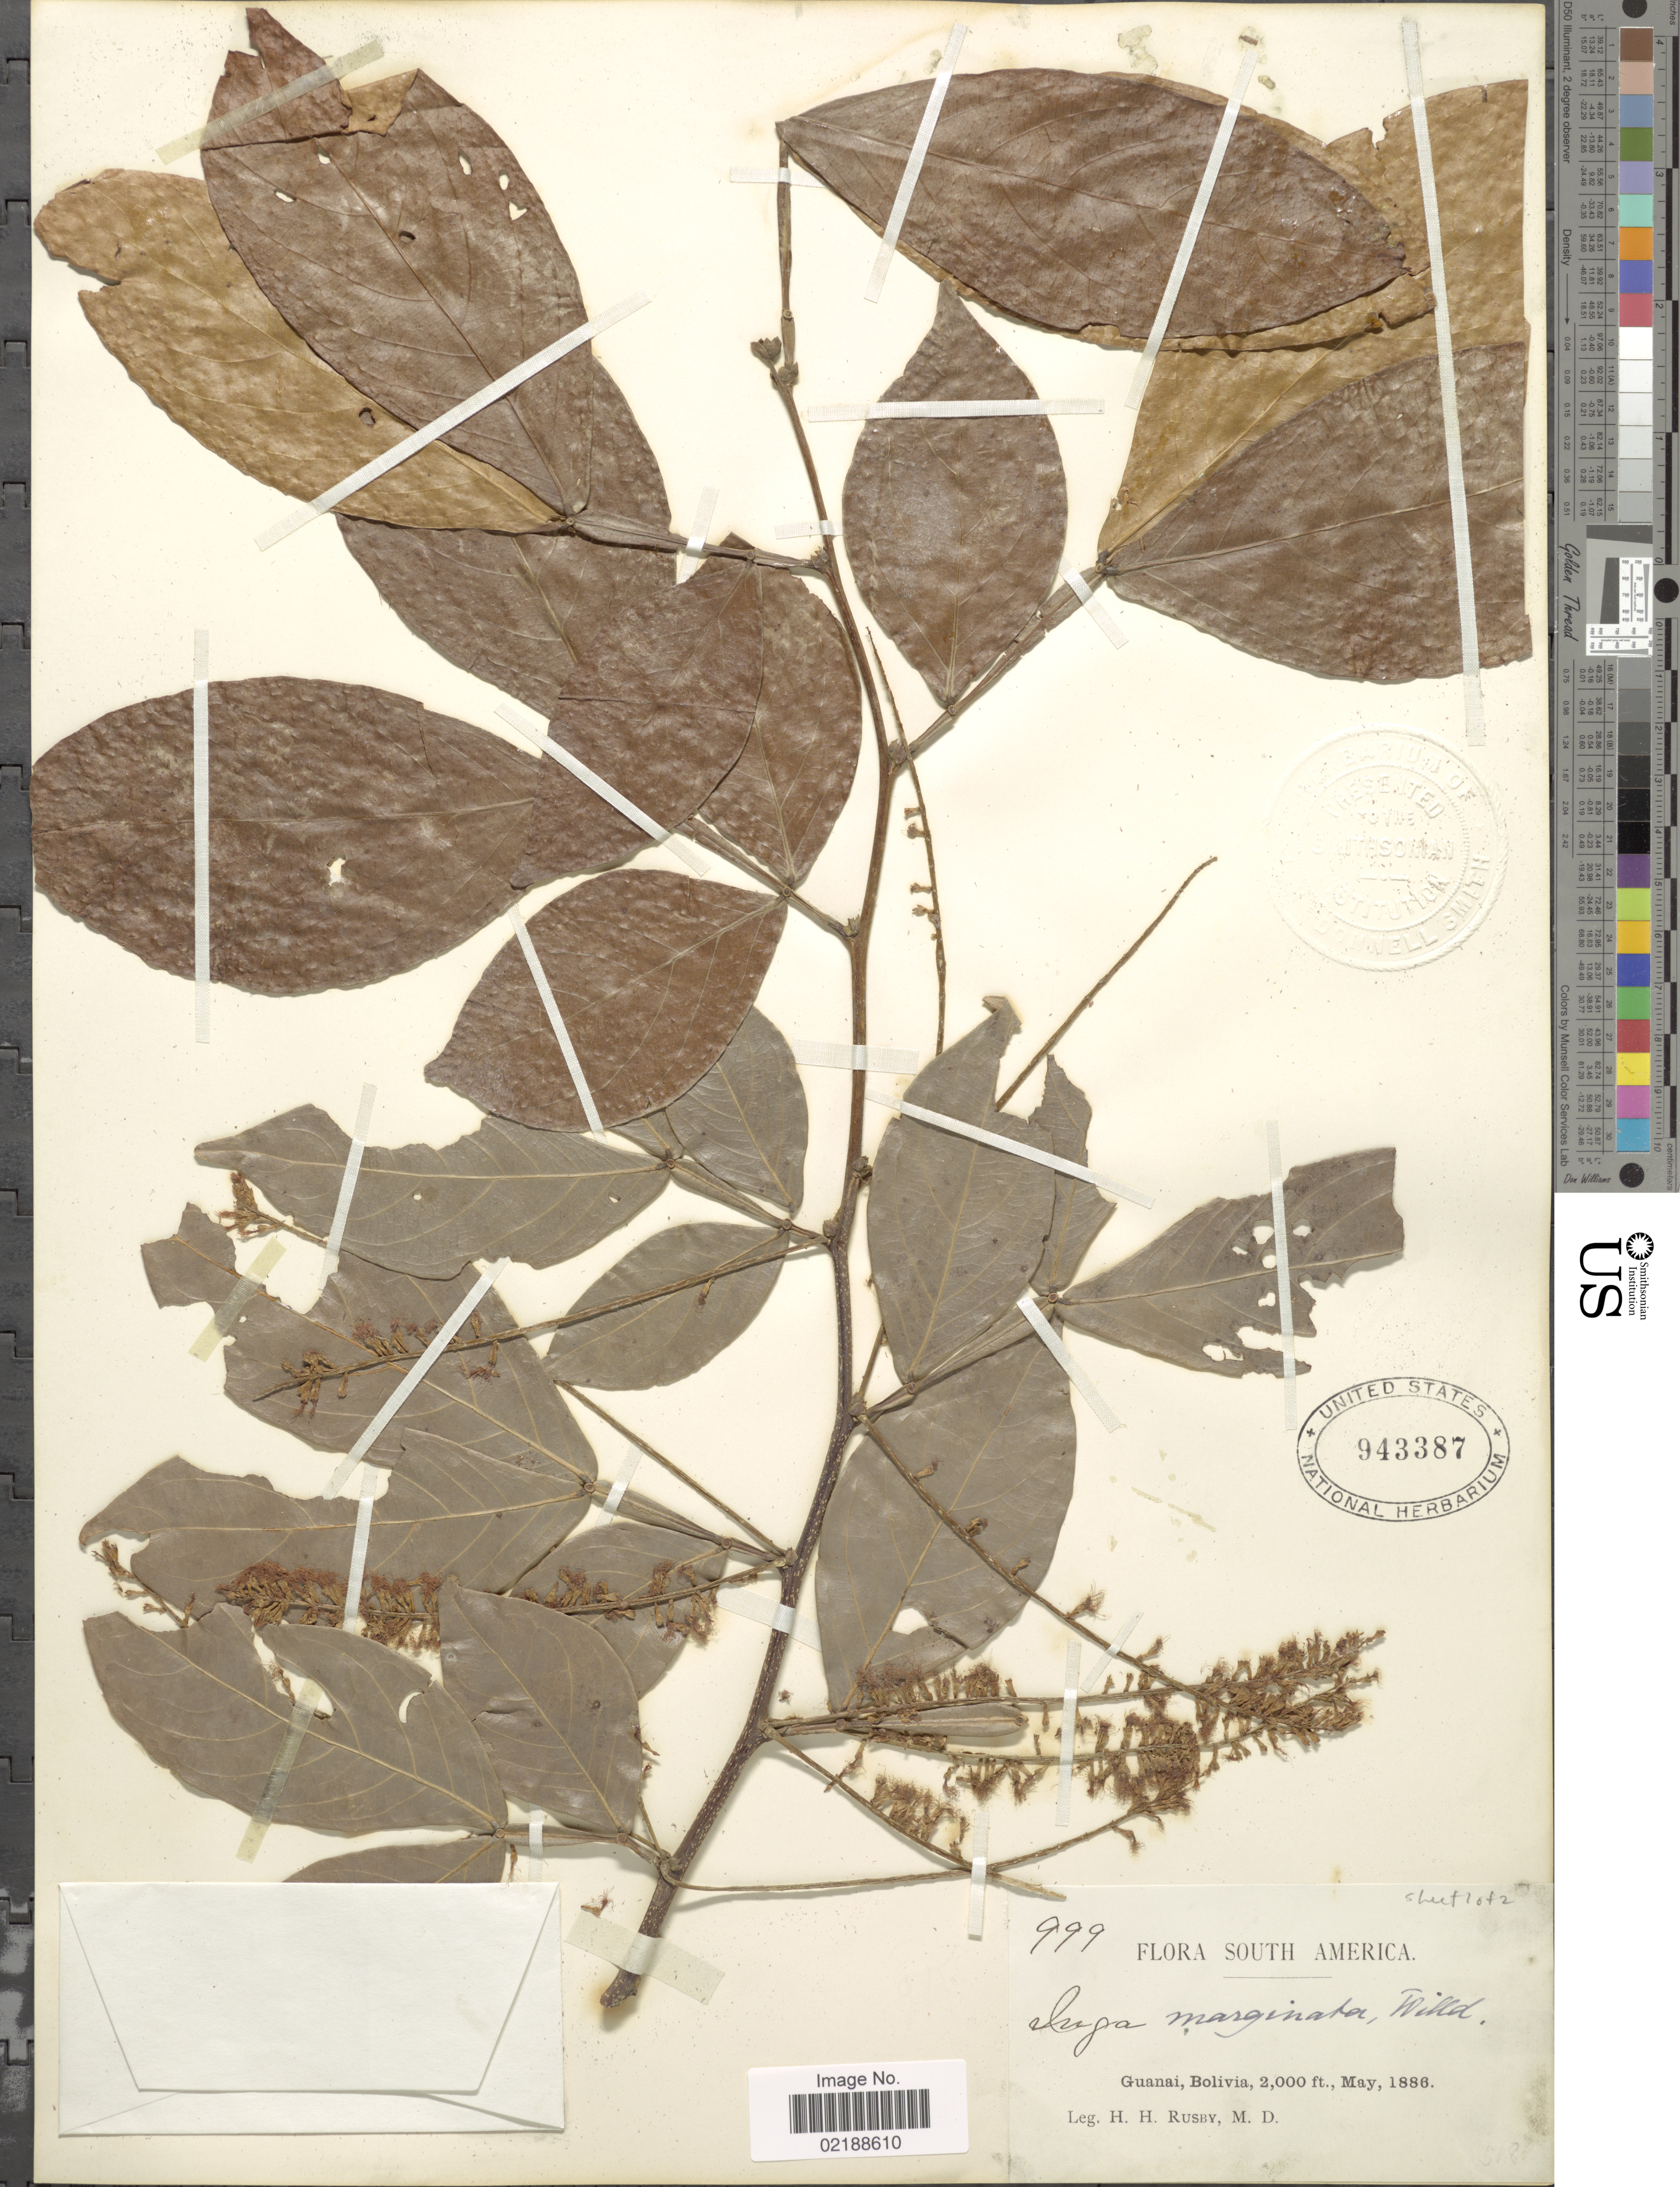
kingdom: Plantae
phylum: Tracheophyta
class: Magnoliopsida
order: Fabales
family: Fabaceae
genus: Inga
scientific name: Inga marginata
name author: Willd.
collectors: H. H. Rusby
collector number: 999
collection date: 1886-05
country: Bolivia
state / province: La Páz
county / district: Larecaja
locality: Guanay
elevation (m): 610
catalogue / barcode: US 943387